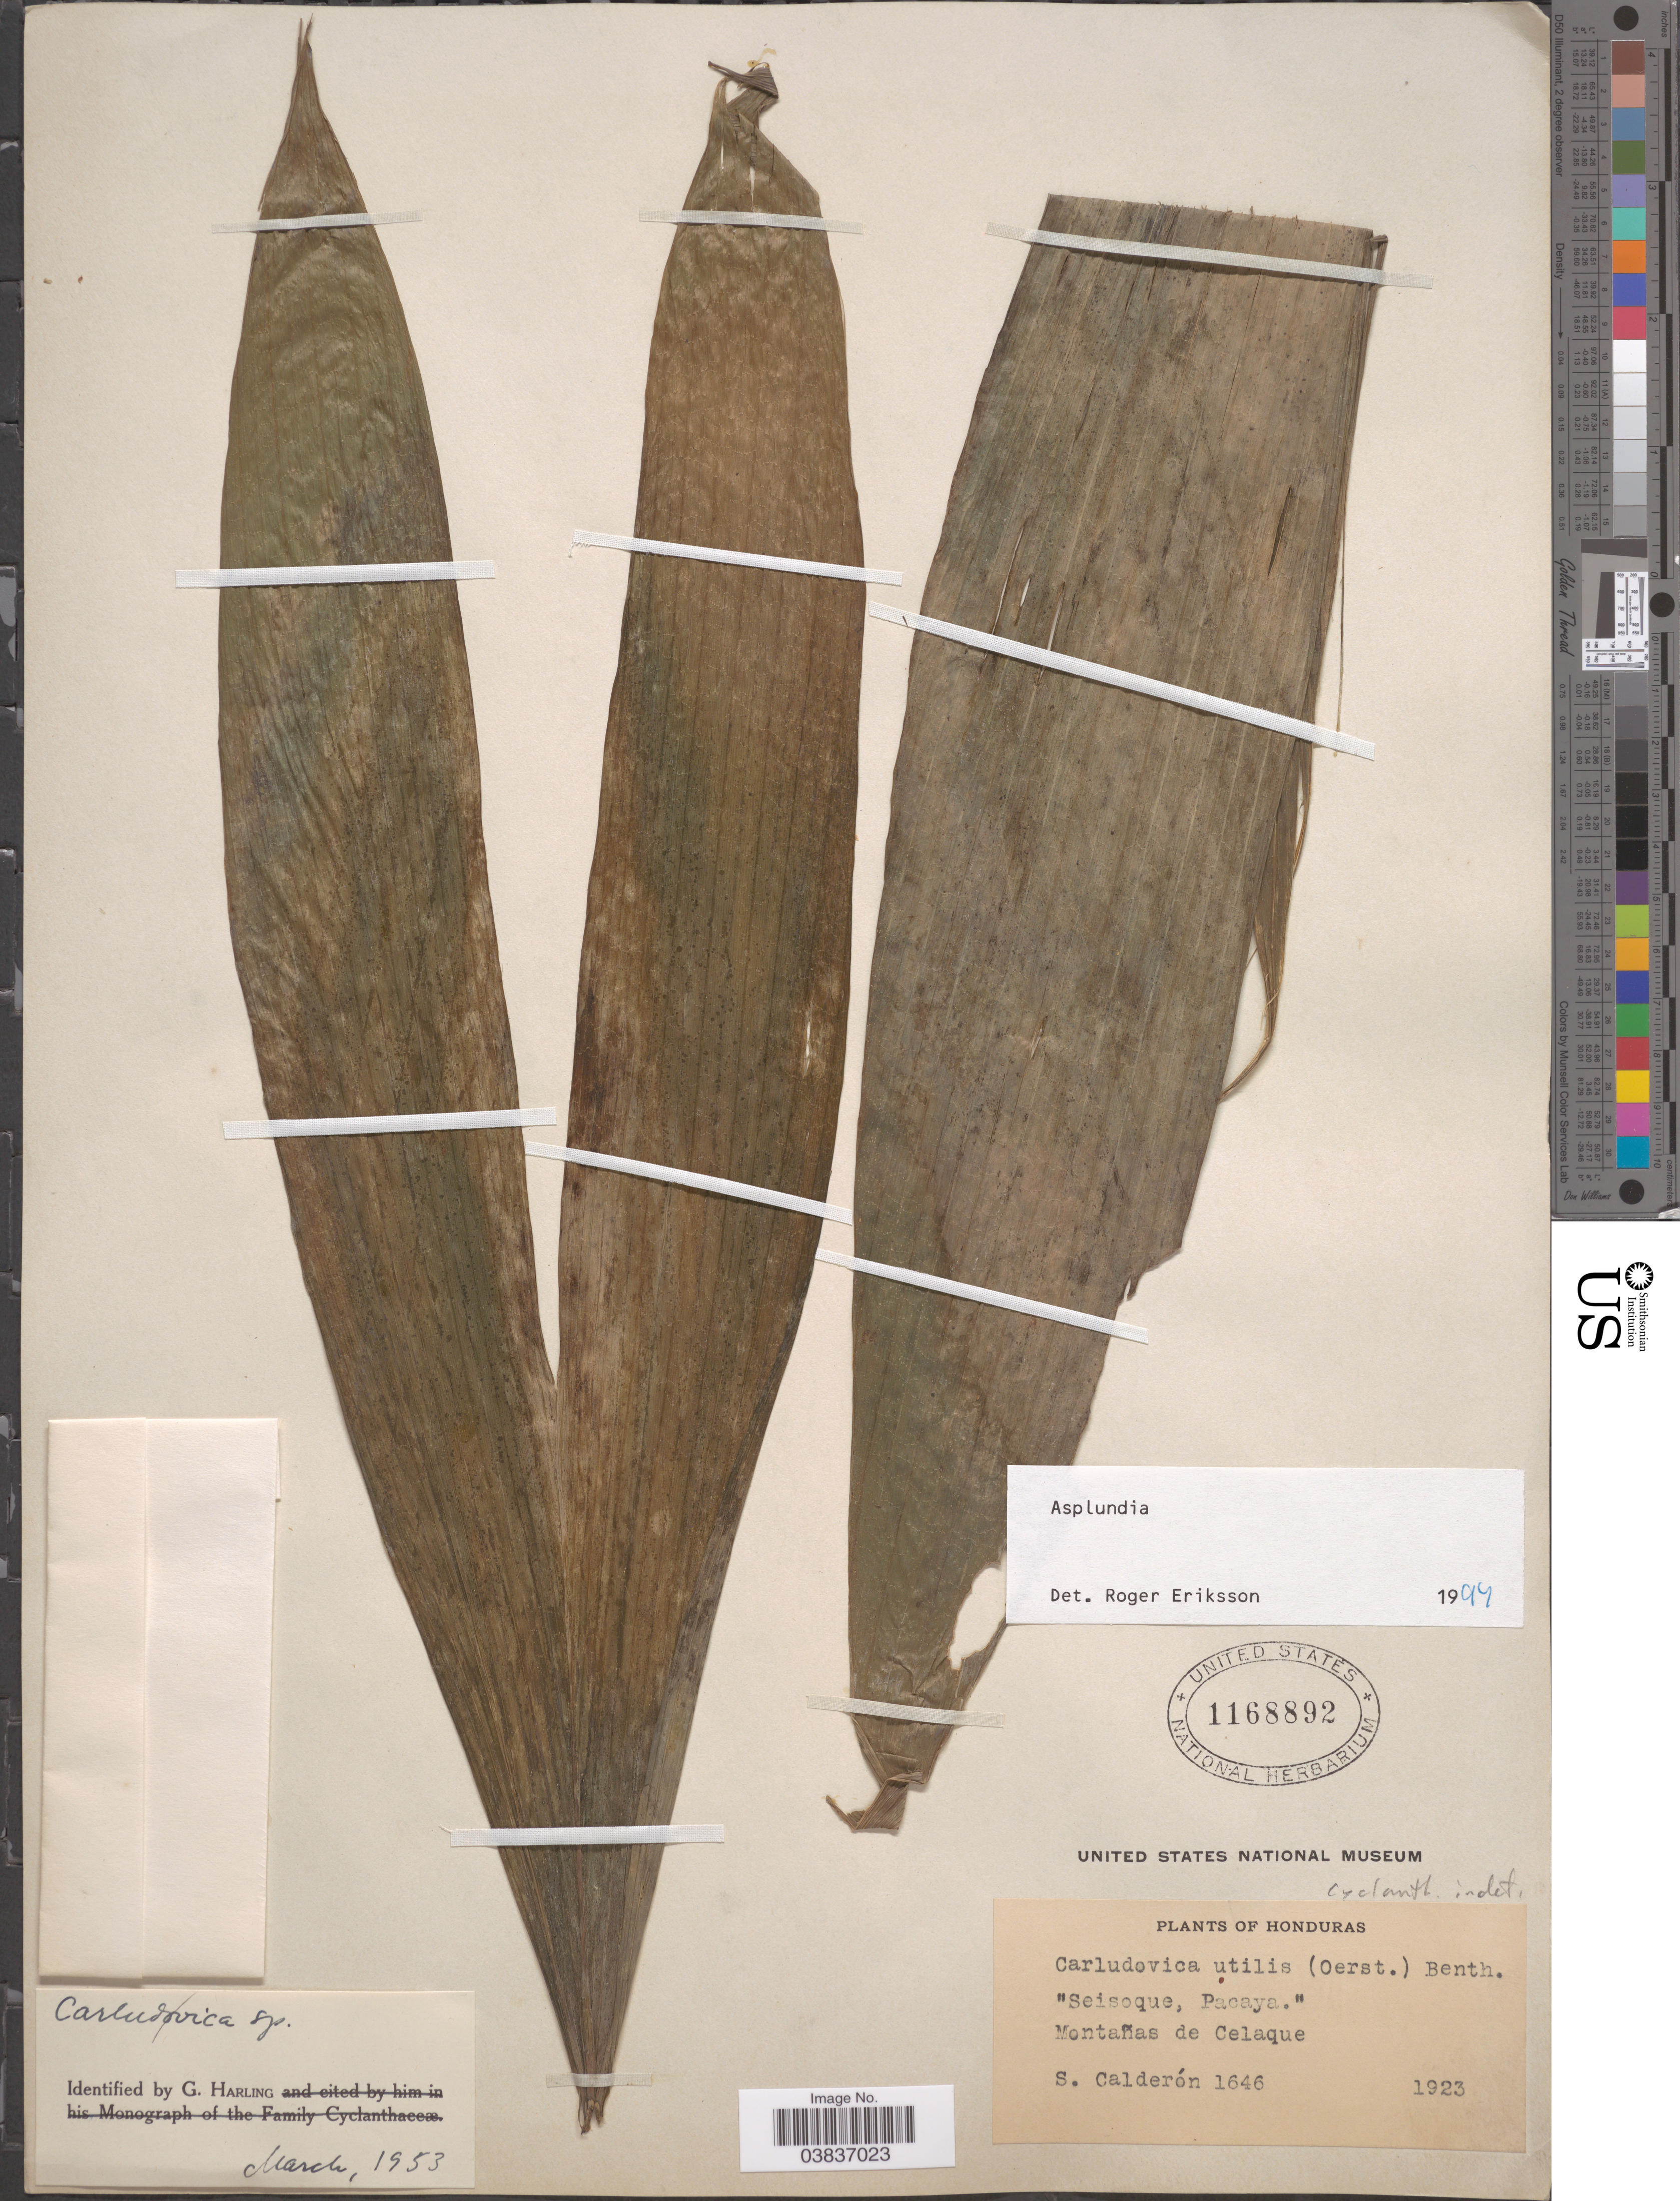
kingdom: Plantae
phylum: Tracheophyta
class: Liliopsida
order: Pandanales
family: Cyclanthaceae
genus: Asplundia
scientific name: Asplundia sp.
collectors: S. Calderón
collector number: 1646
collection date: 1923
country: Honduras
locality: Seisoque, Pacaya.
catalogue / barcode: US 1168892